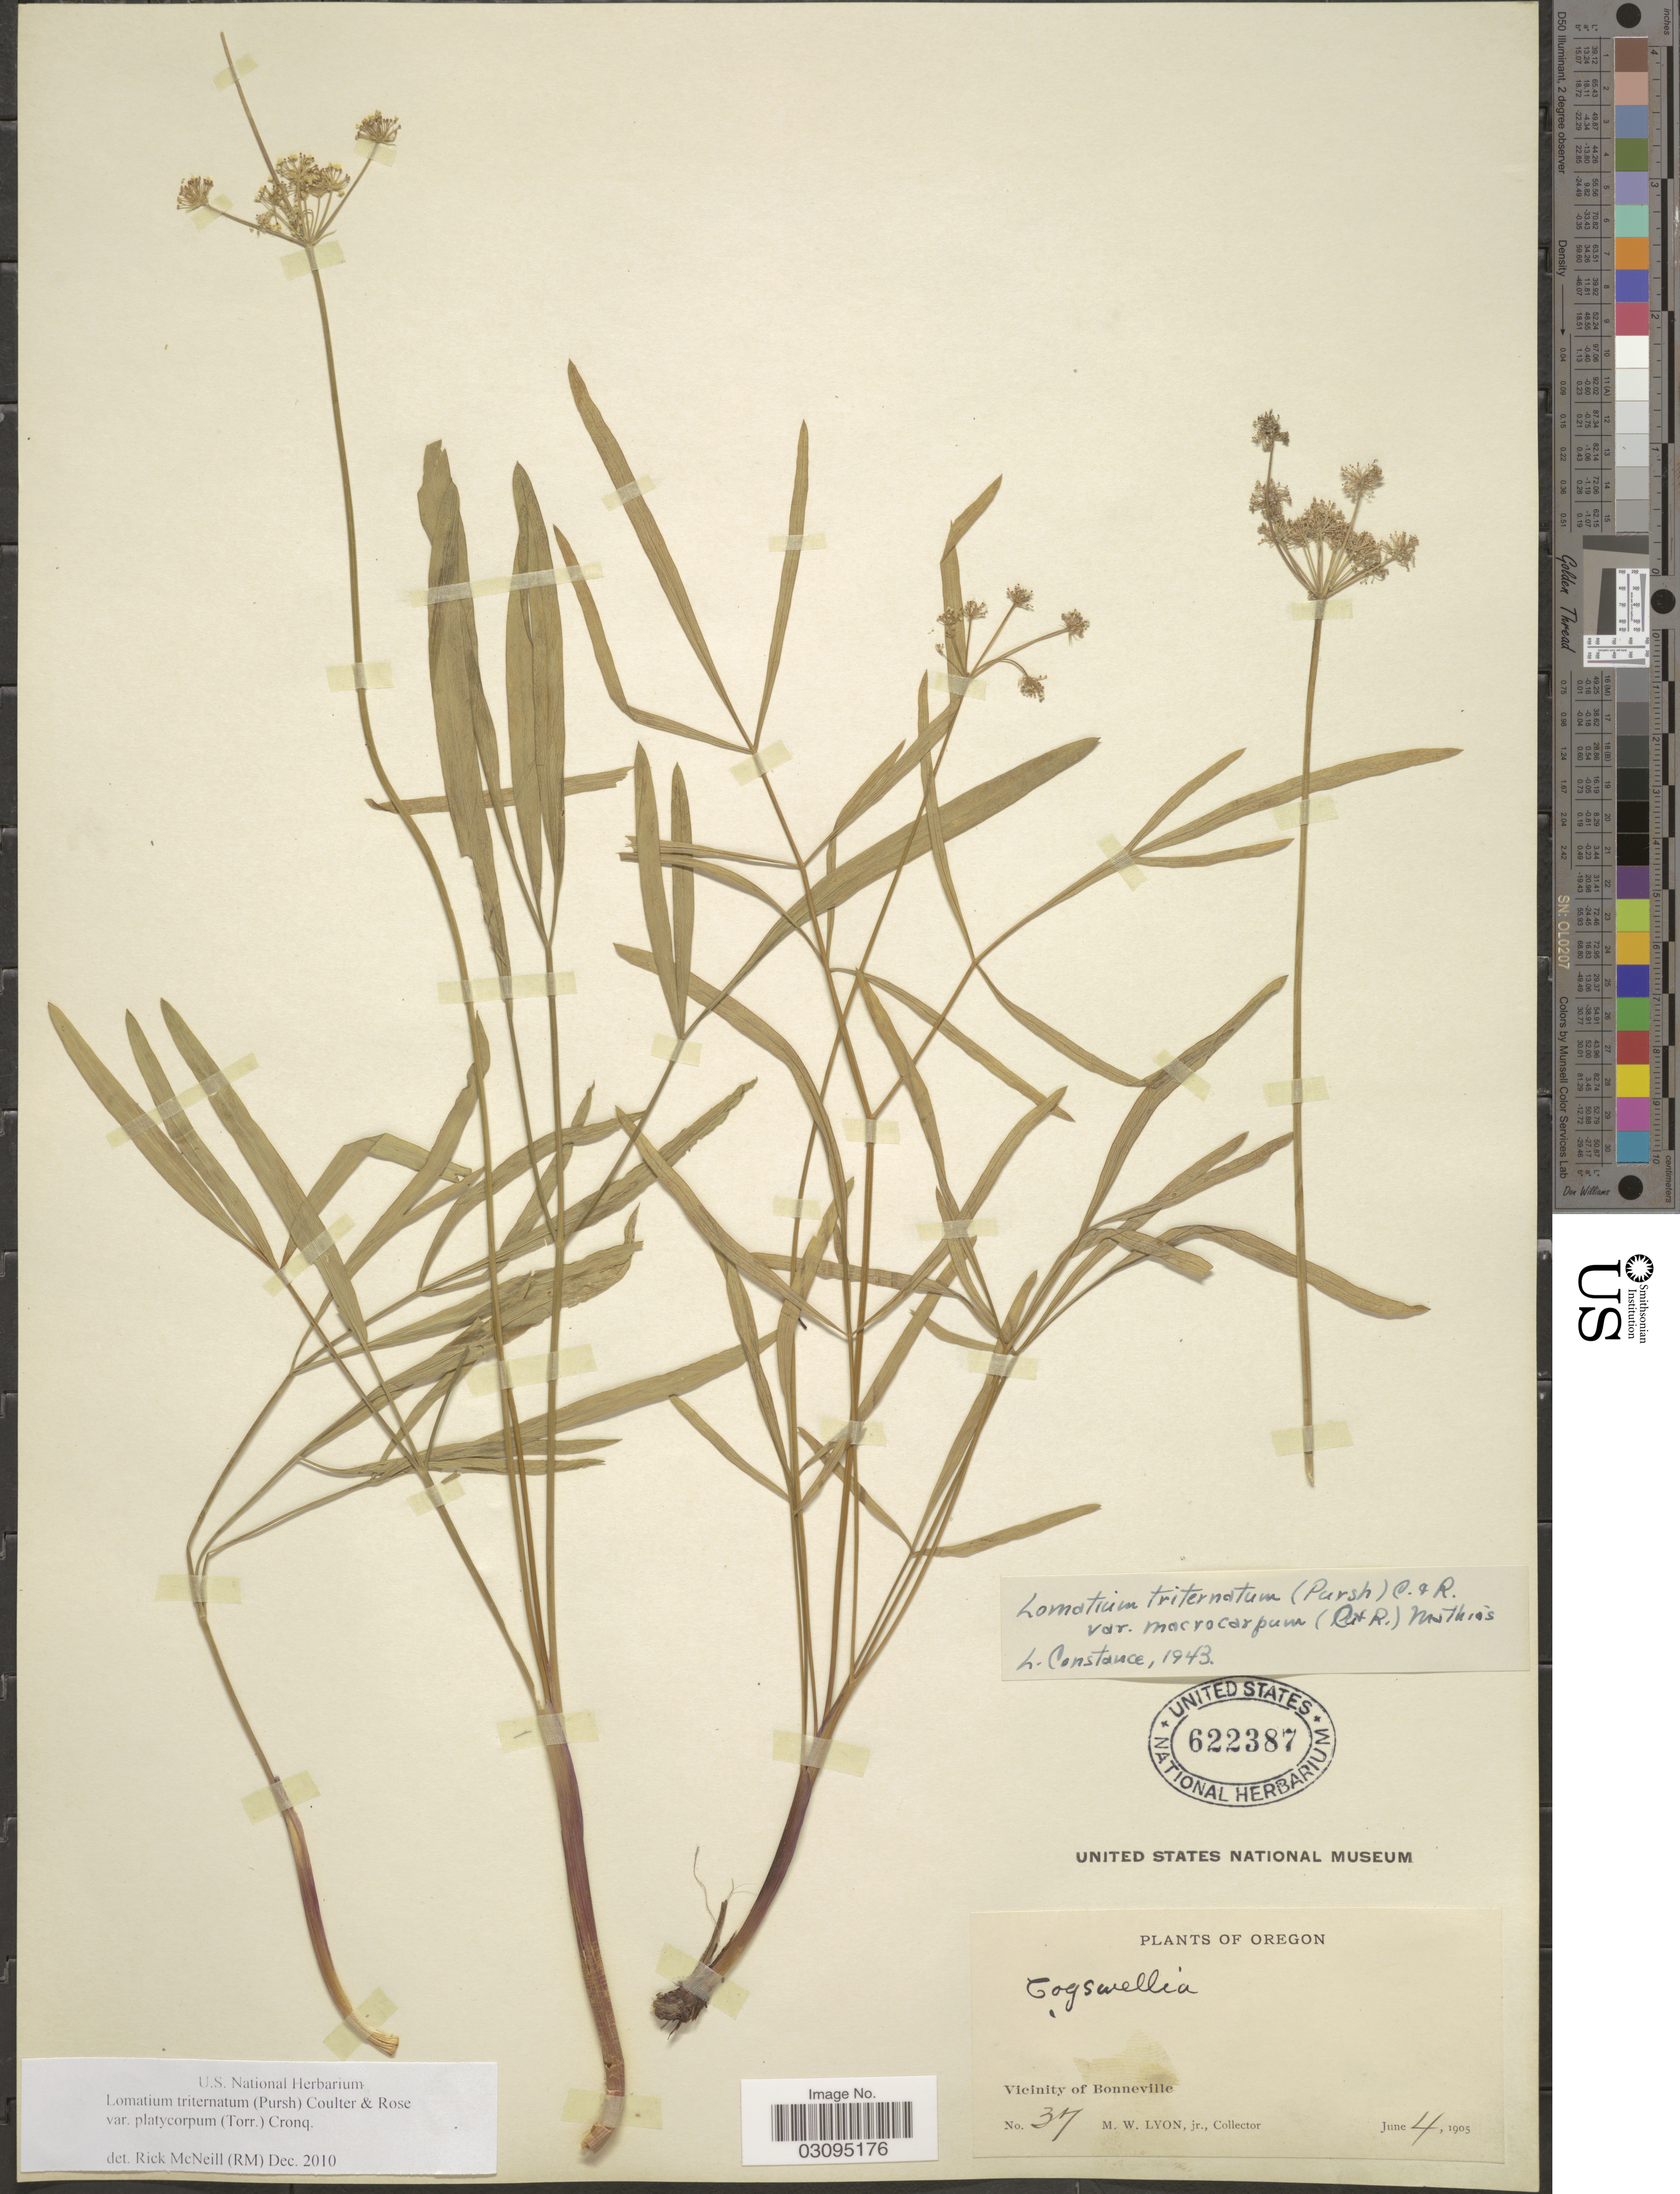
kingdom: Plantae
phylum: Tracheophyta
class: Magnoliopsida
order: Apiales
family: Apiaceae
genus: Lomatium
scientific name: Lomatium triternatum var. platycarpum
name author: (Torr.) B. Boivin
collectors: M. Lyon Jr.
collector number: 37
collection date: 1905-06-04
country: United States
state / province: Oregon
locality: Vicinity of Bonneville.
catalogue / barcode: US 622387